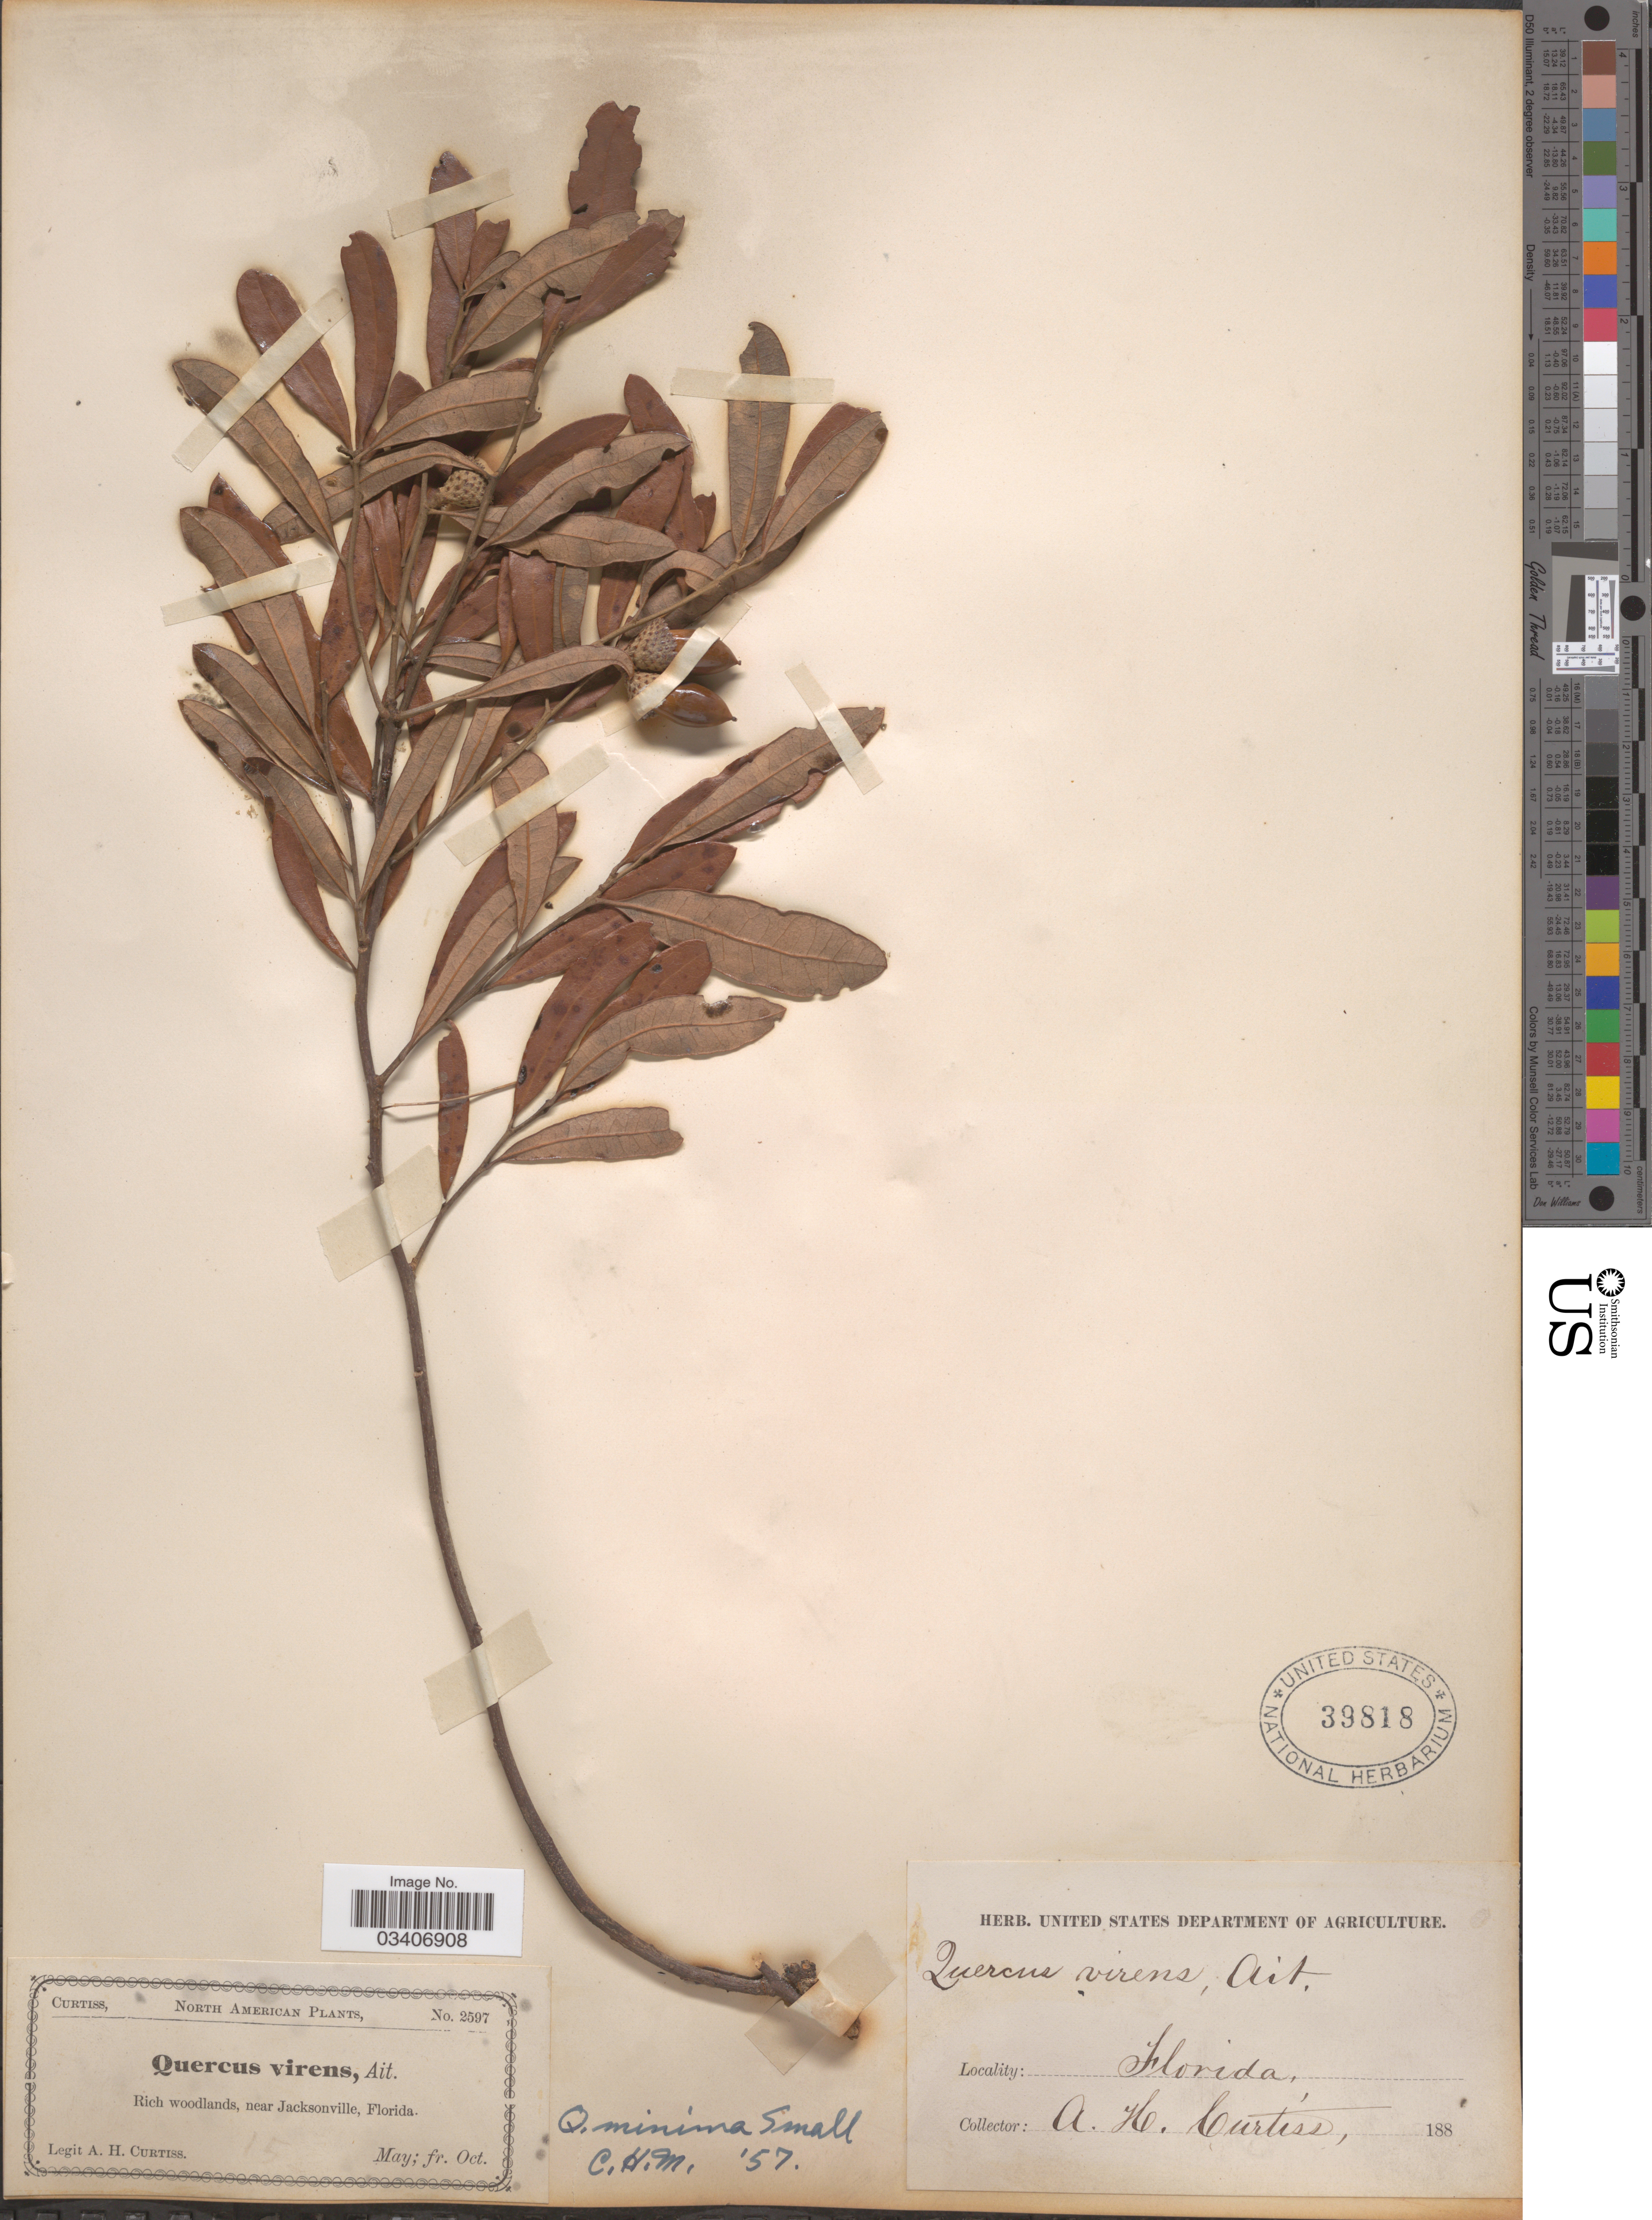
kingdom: Plantae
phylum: Tracheophyta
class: Magnoliopsida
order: Fagales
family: Fagaceae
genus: Quercus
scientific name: Quercus minima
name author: (Sarg.) Small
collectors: A. H. Curtiss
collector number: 2597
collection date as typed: May; fr. Oct. 188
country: United States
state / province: Florida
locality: Near Jacksonville.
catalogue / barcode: US 39818